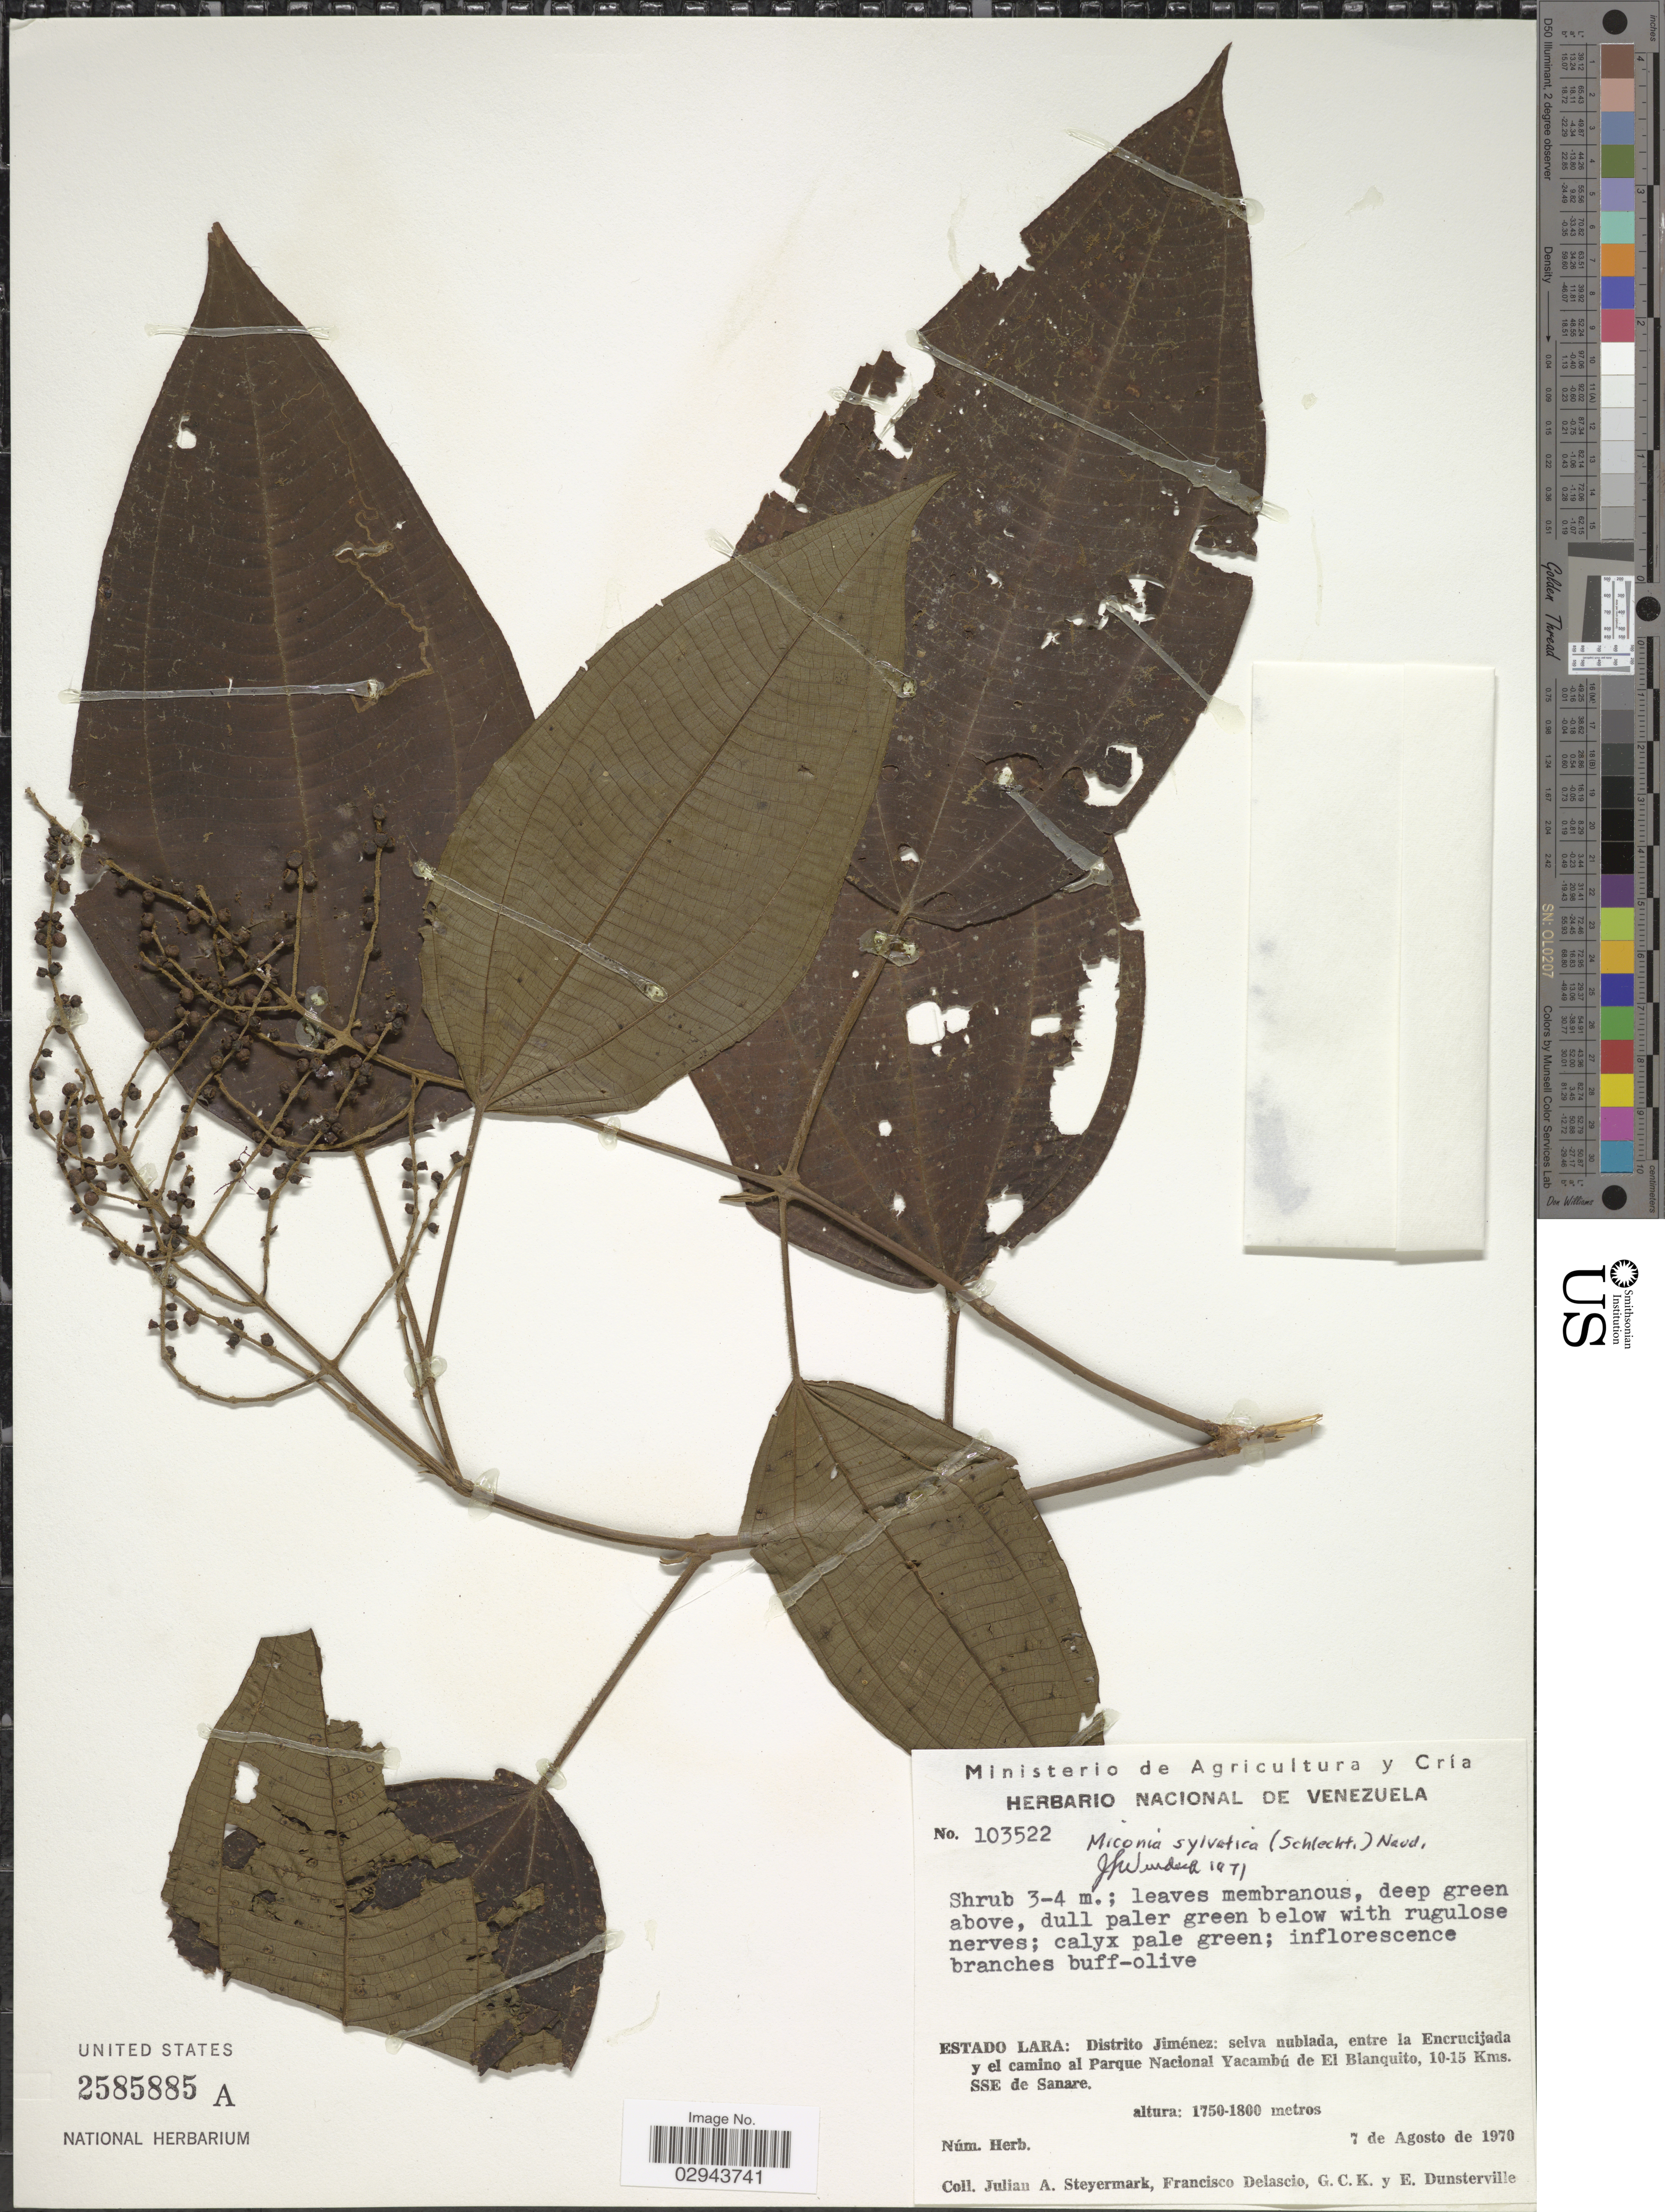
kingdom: Plantae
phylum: Tracheophyta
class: Magnoliopsida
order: Myrtales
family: Melastomataceae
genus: Miconia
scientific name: Miconia sylvatica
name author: (Schltdl.) Naudin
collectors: J. Steyermark, F. Delascio, G. C. K. Dunsterville & E. Dunsterville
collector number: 103522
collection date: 1970-08-07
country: Venezuela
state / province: Lara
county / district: Jiménez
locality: Distrito Jiménez: selva nublada, entre la Encrucijada y el camino al Parque Nacional Yacambú de El Blanquito, 10-15 Kms. SSE de Sanare.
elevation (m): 1750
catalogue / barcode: US 2585885A